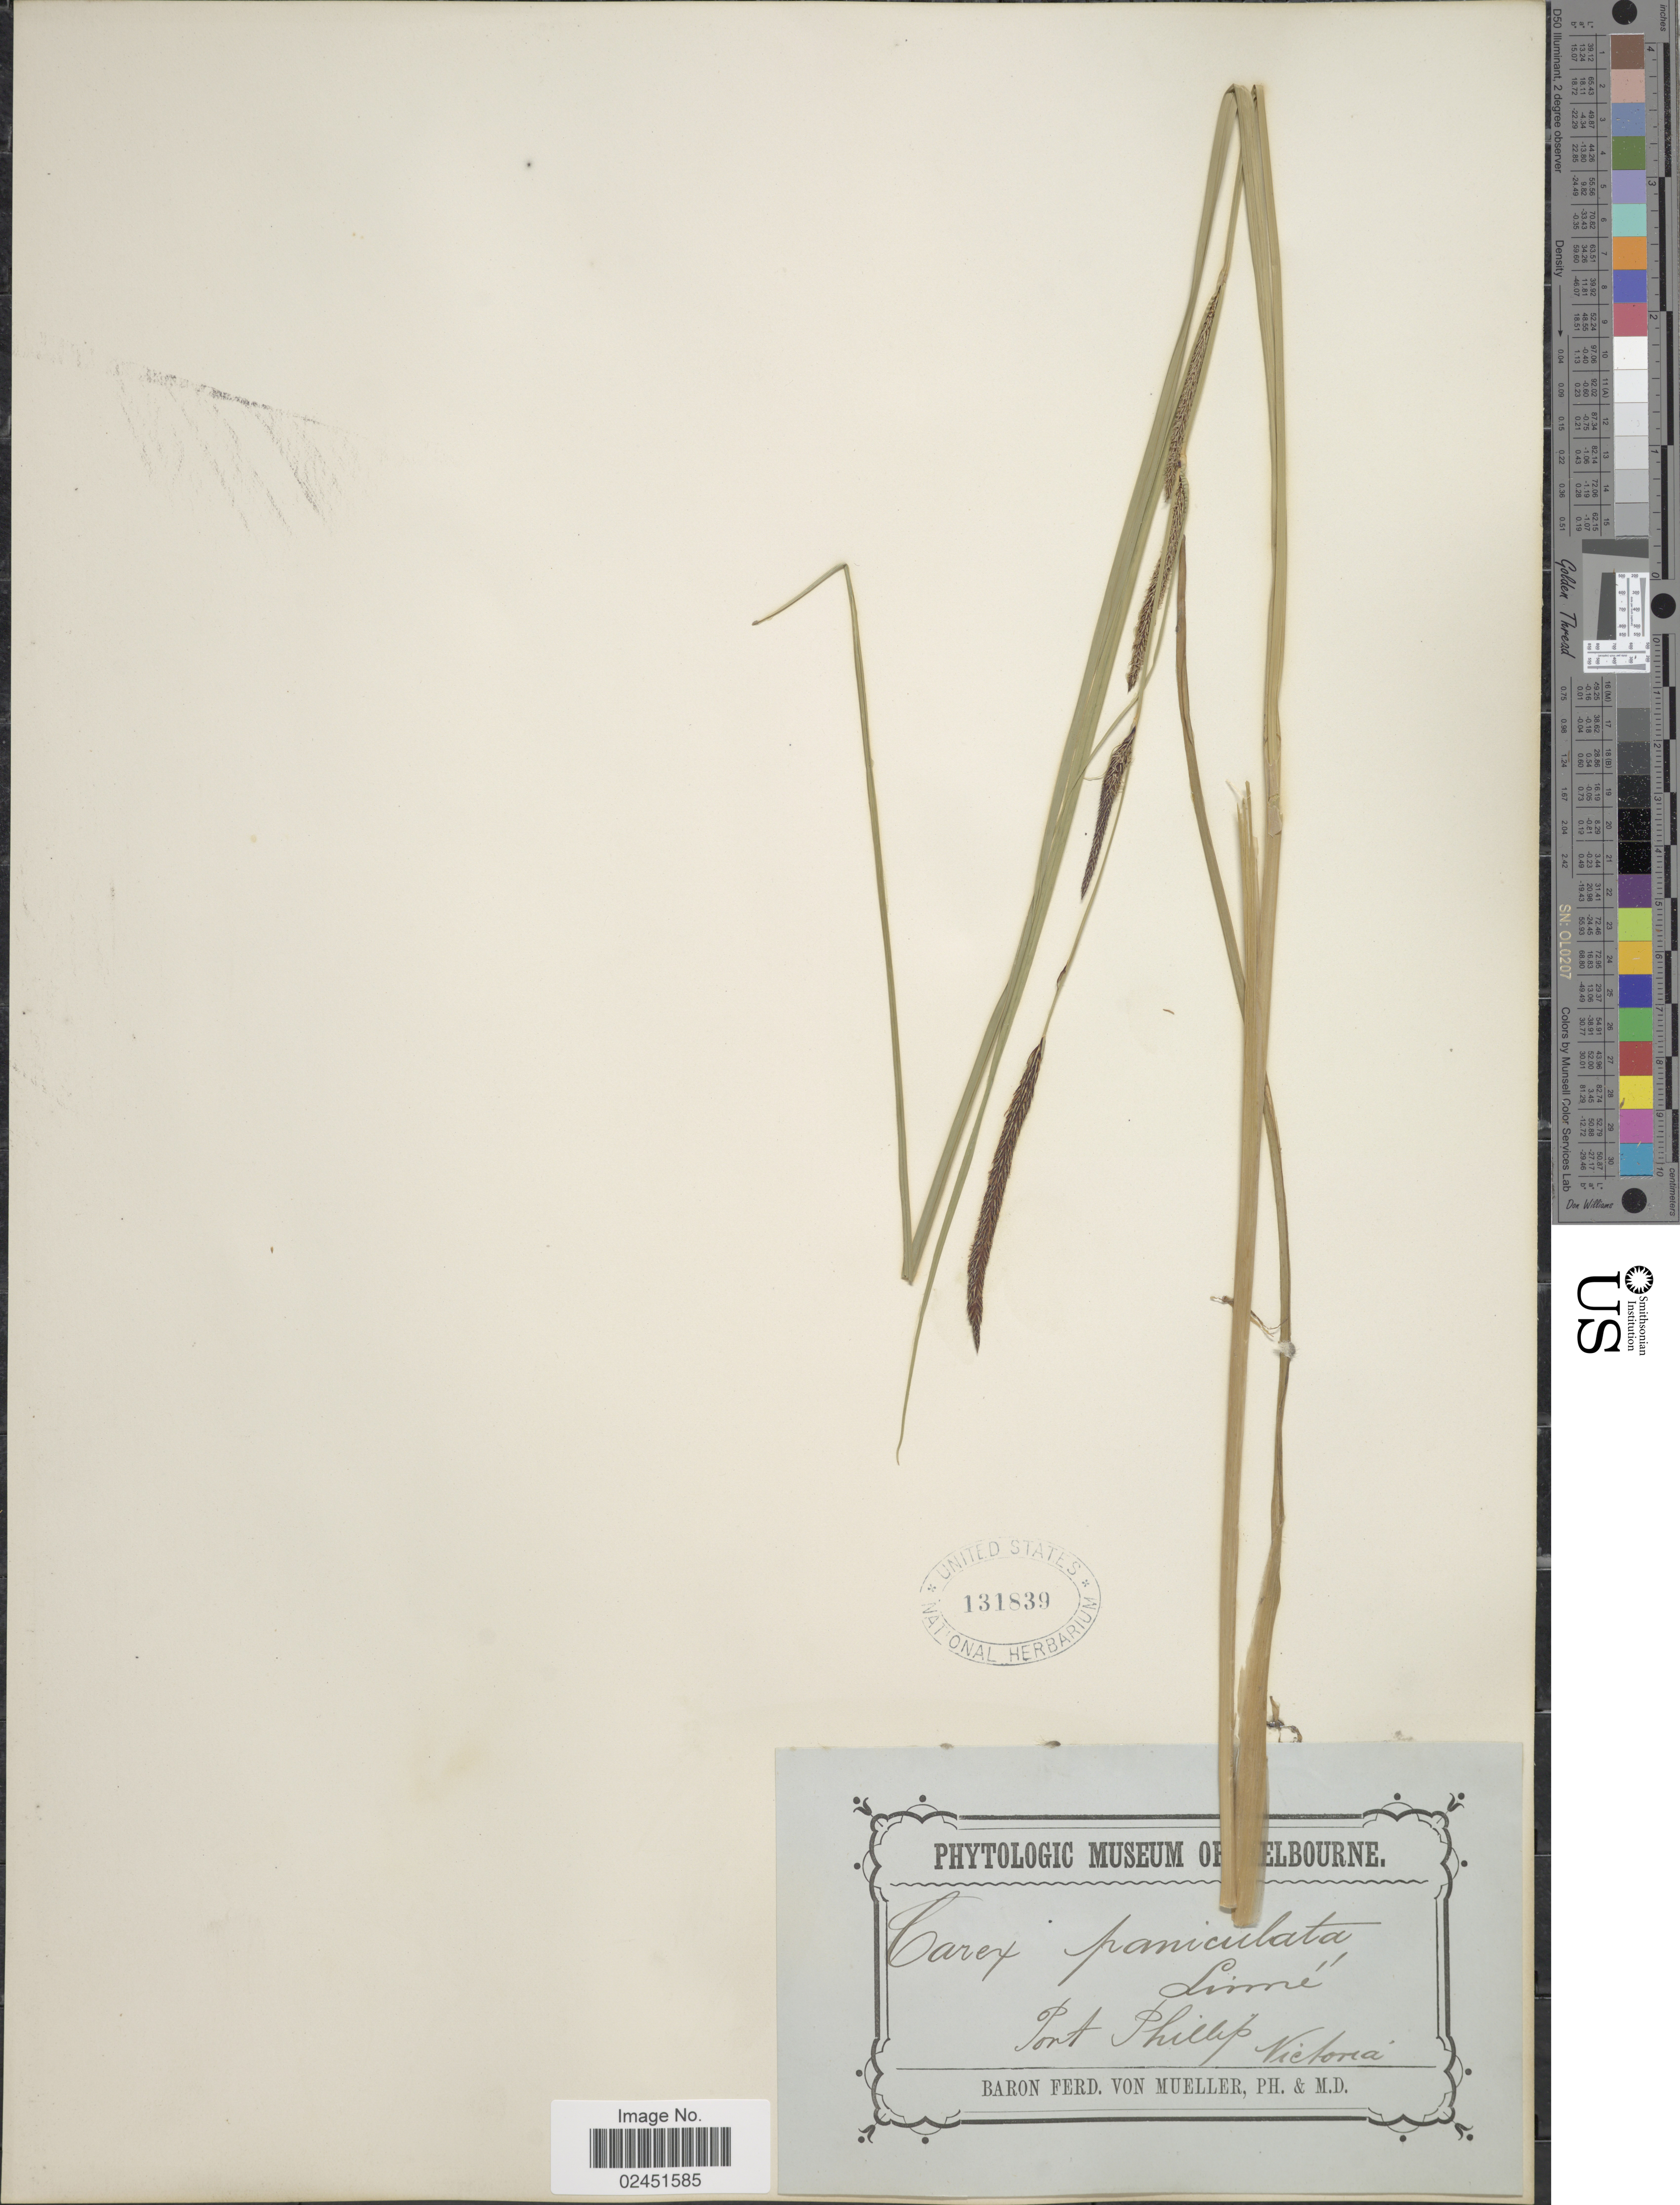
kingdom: Plantae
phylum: Tracheophyta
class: Liliopsida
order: Poales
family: Cyperaceae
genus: Carex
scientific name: Carex paniculata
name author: L.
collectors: F. Mueller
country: Australia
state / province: Victoria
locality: Port Phillip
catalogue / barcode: US 131839